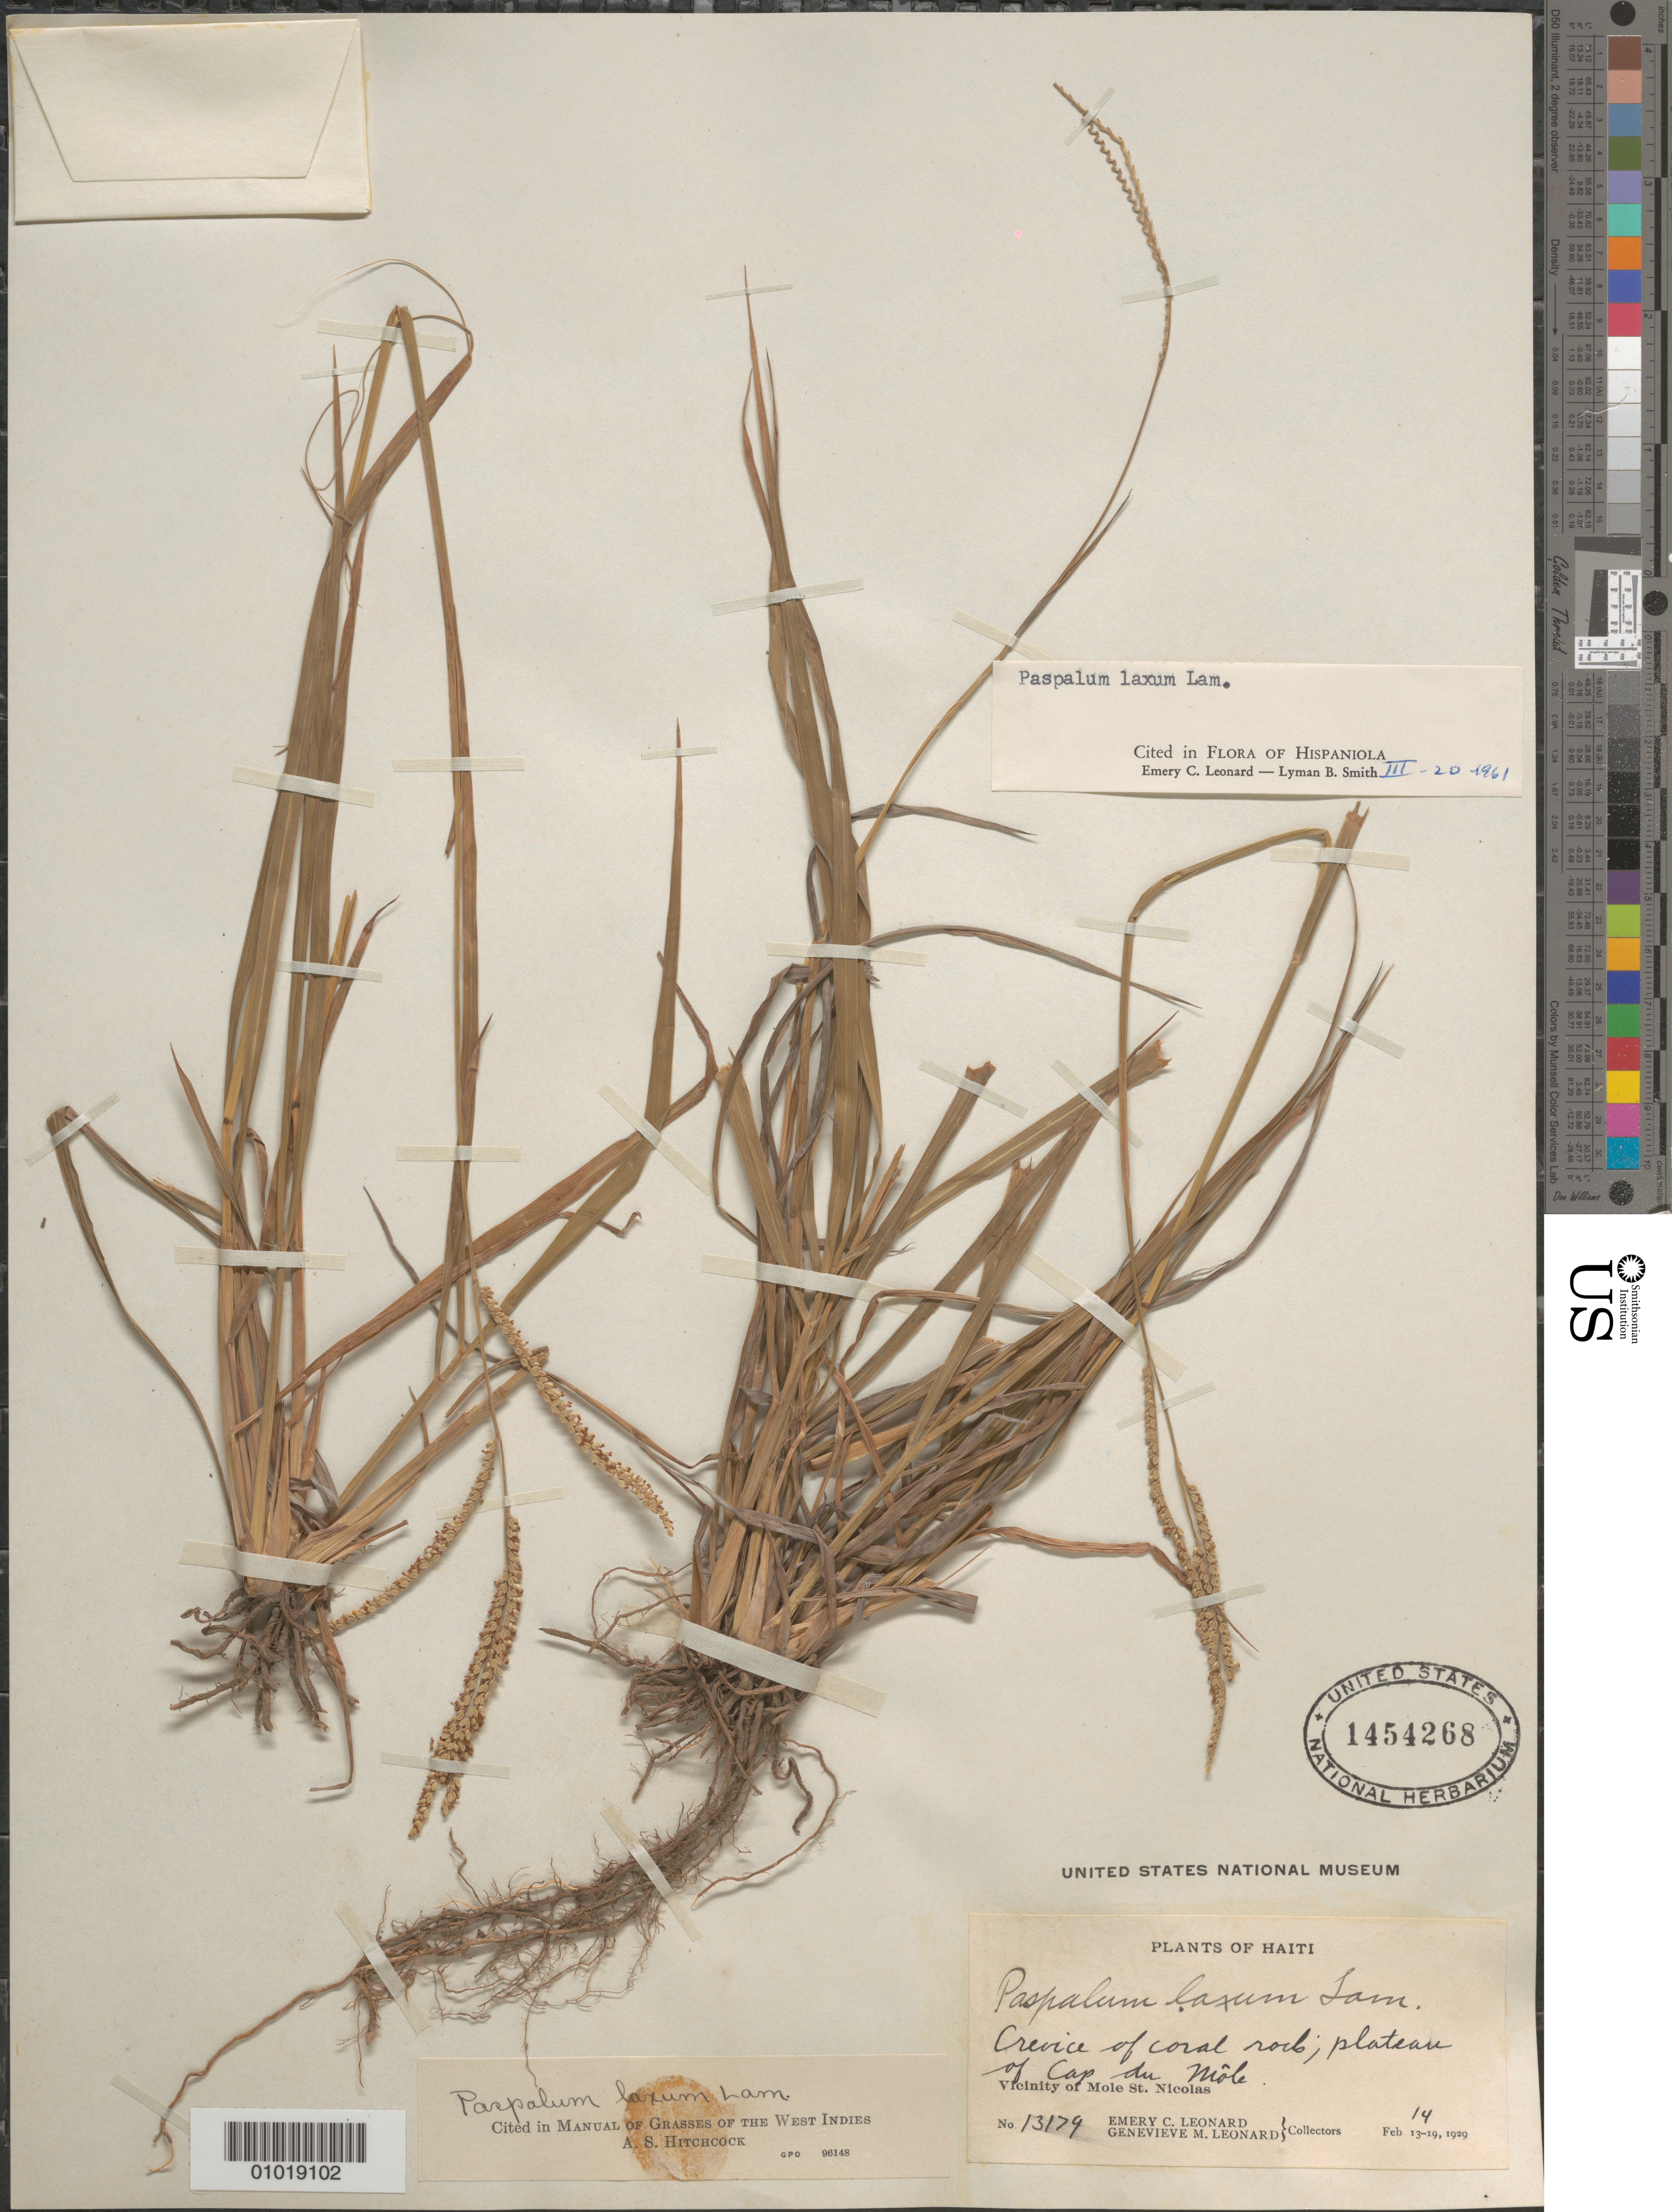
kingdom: Plantae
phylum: Tracheophyta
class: Liliopsida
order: Poales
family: Poaceae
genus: Paspalum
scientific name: Paspalum laxum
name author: Lam.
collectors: E. C. Leonard & G. M. Leonard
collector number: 13179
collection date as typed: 14 Feb 1929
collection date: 1929-02-14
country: Haiti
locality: Vicinity of Mole St. Nicolas, plateau of Cap du Mole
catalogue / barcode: US 1454268